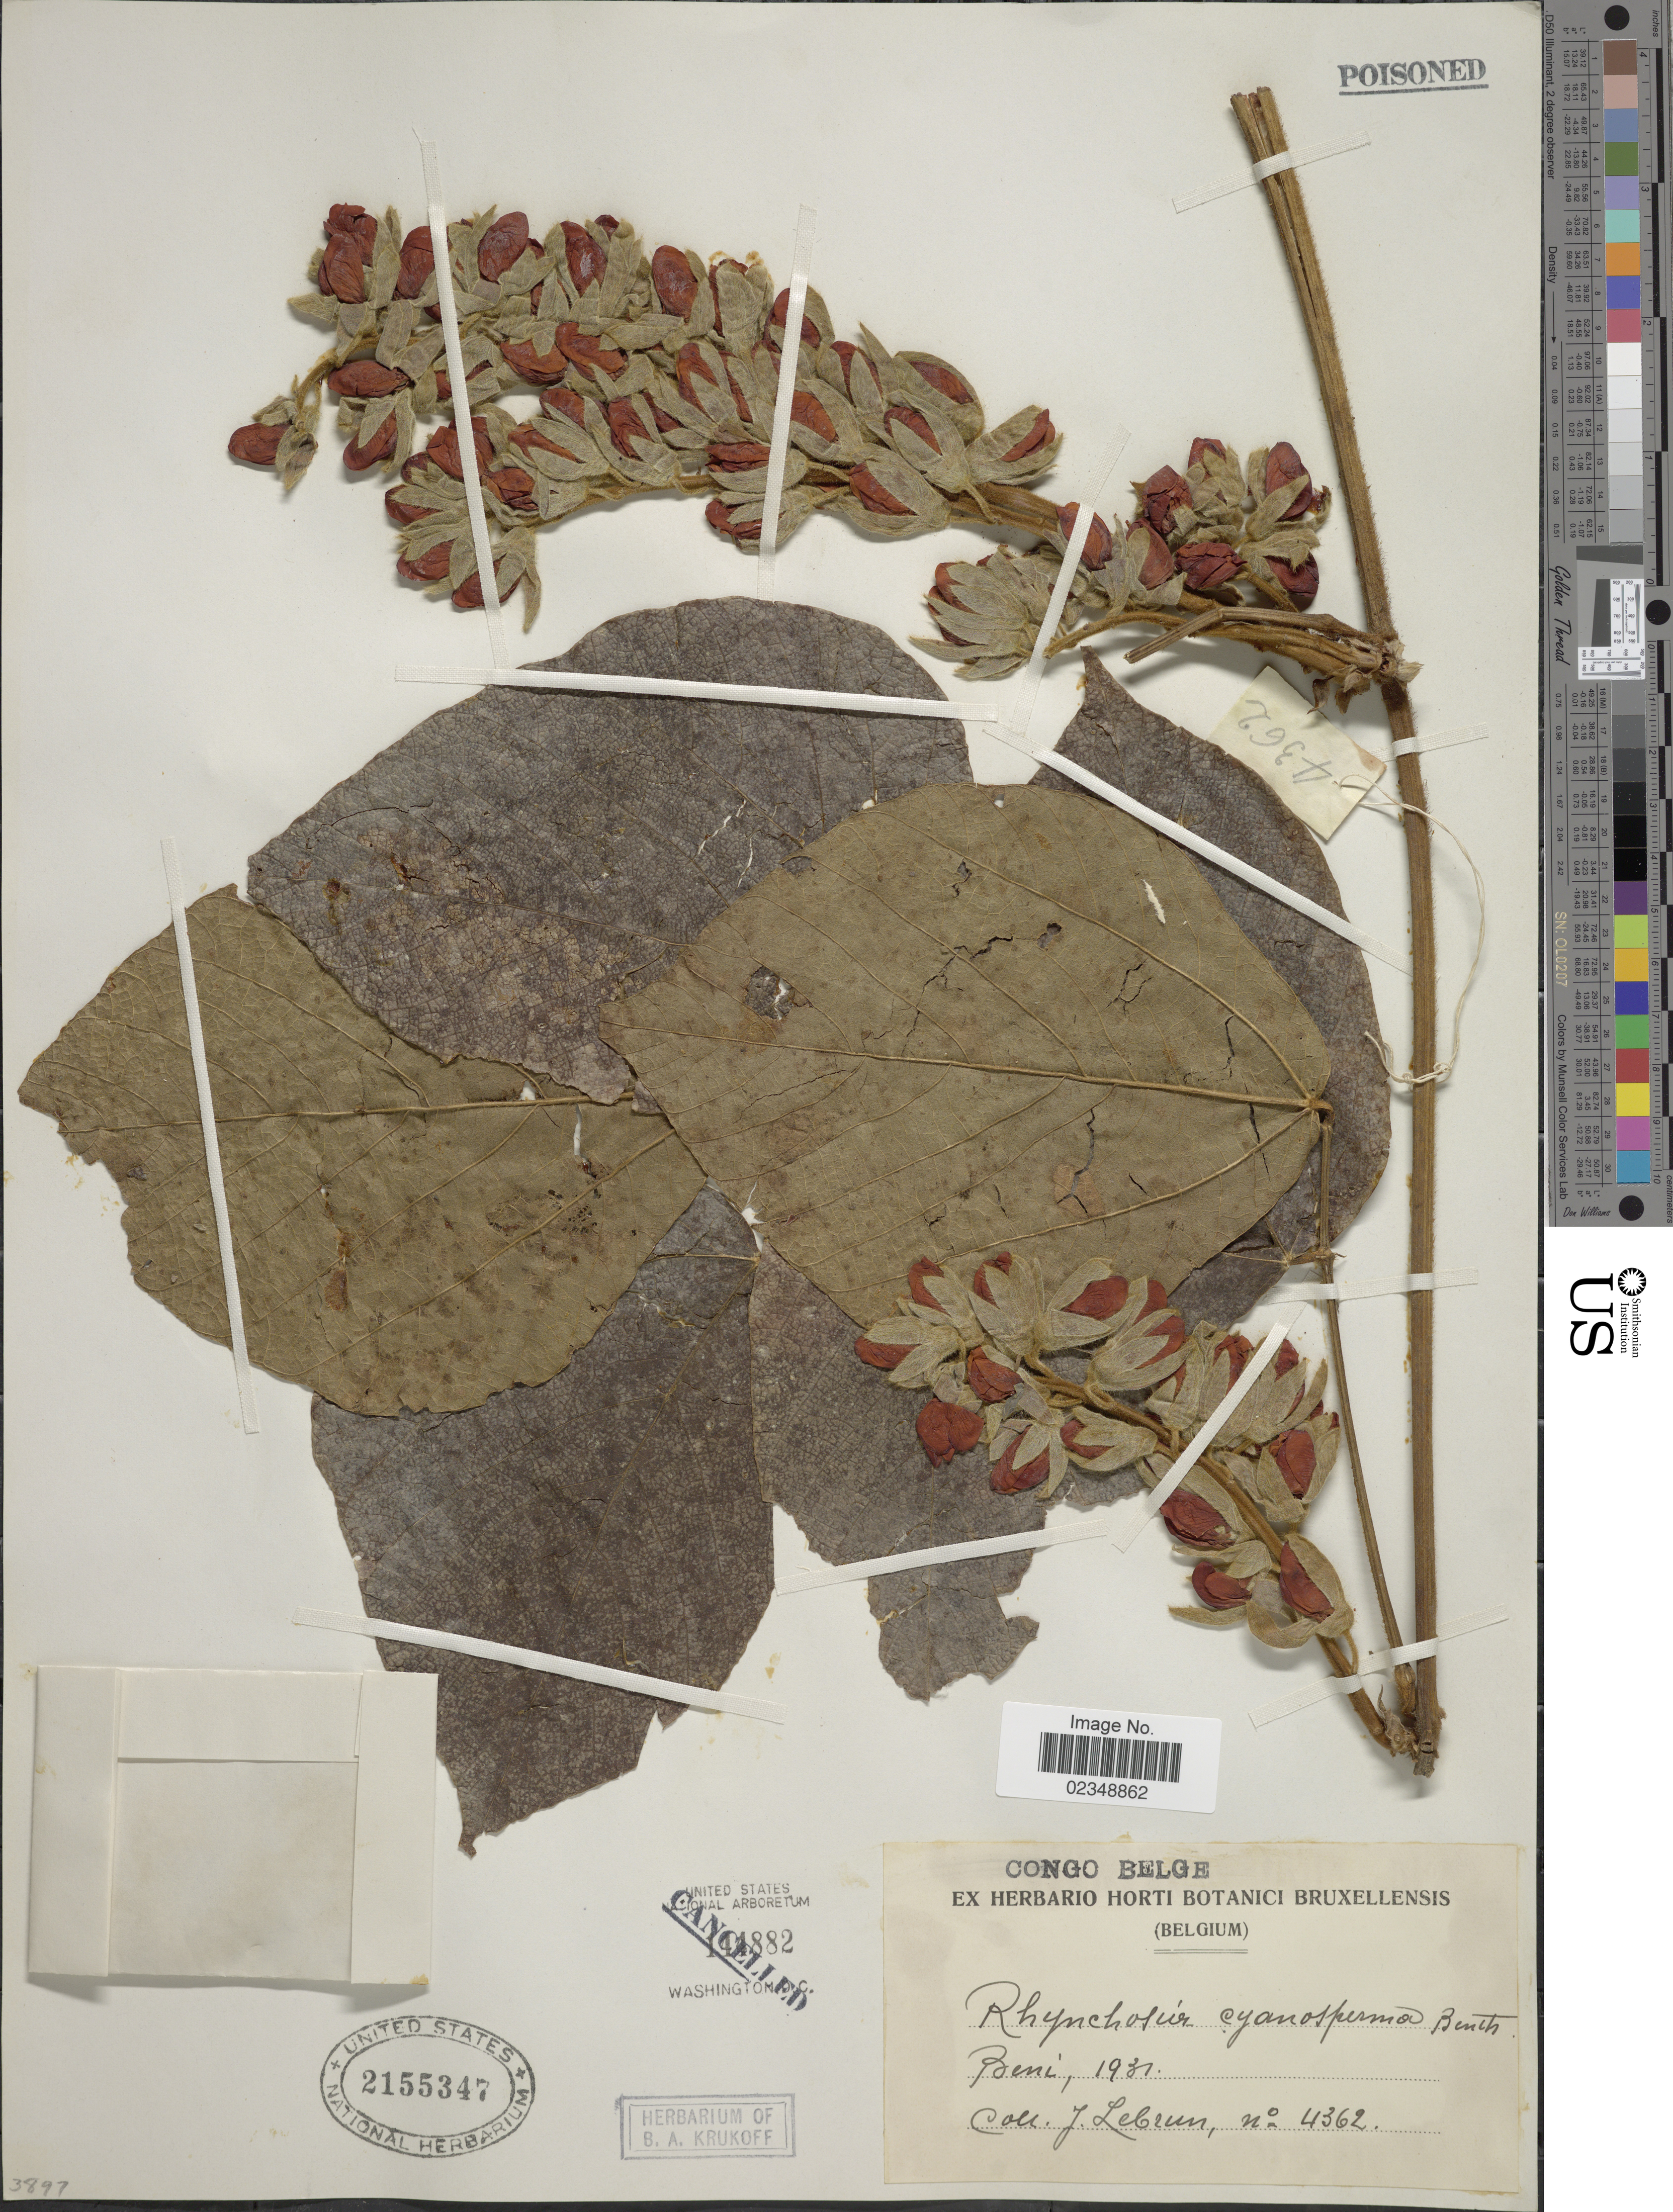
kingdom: Plantae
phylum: Tracheophyta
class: Magnoliopsida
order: Fabales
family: Fabaceae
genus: Rhynchosia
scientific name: Rhynchosia hirta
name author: (Andrews) Meikle & Verdc.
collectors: J. A. Lebrun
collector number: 4362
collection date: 1931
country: Congo, Democratic Republic of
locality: Congo Belge. Beni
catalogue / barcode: US 2155347